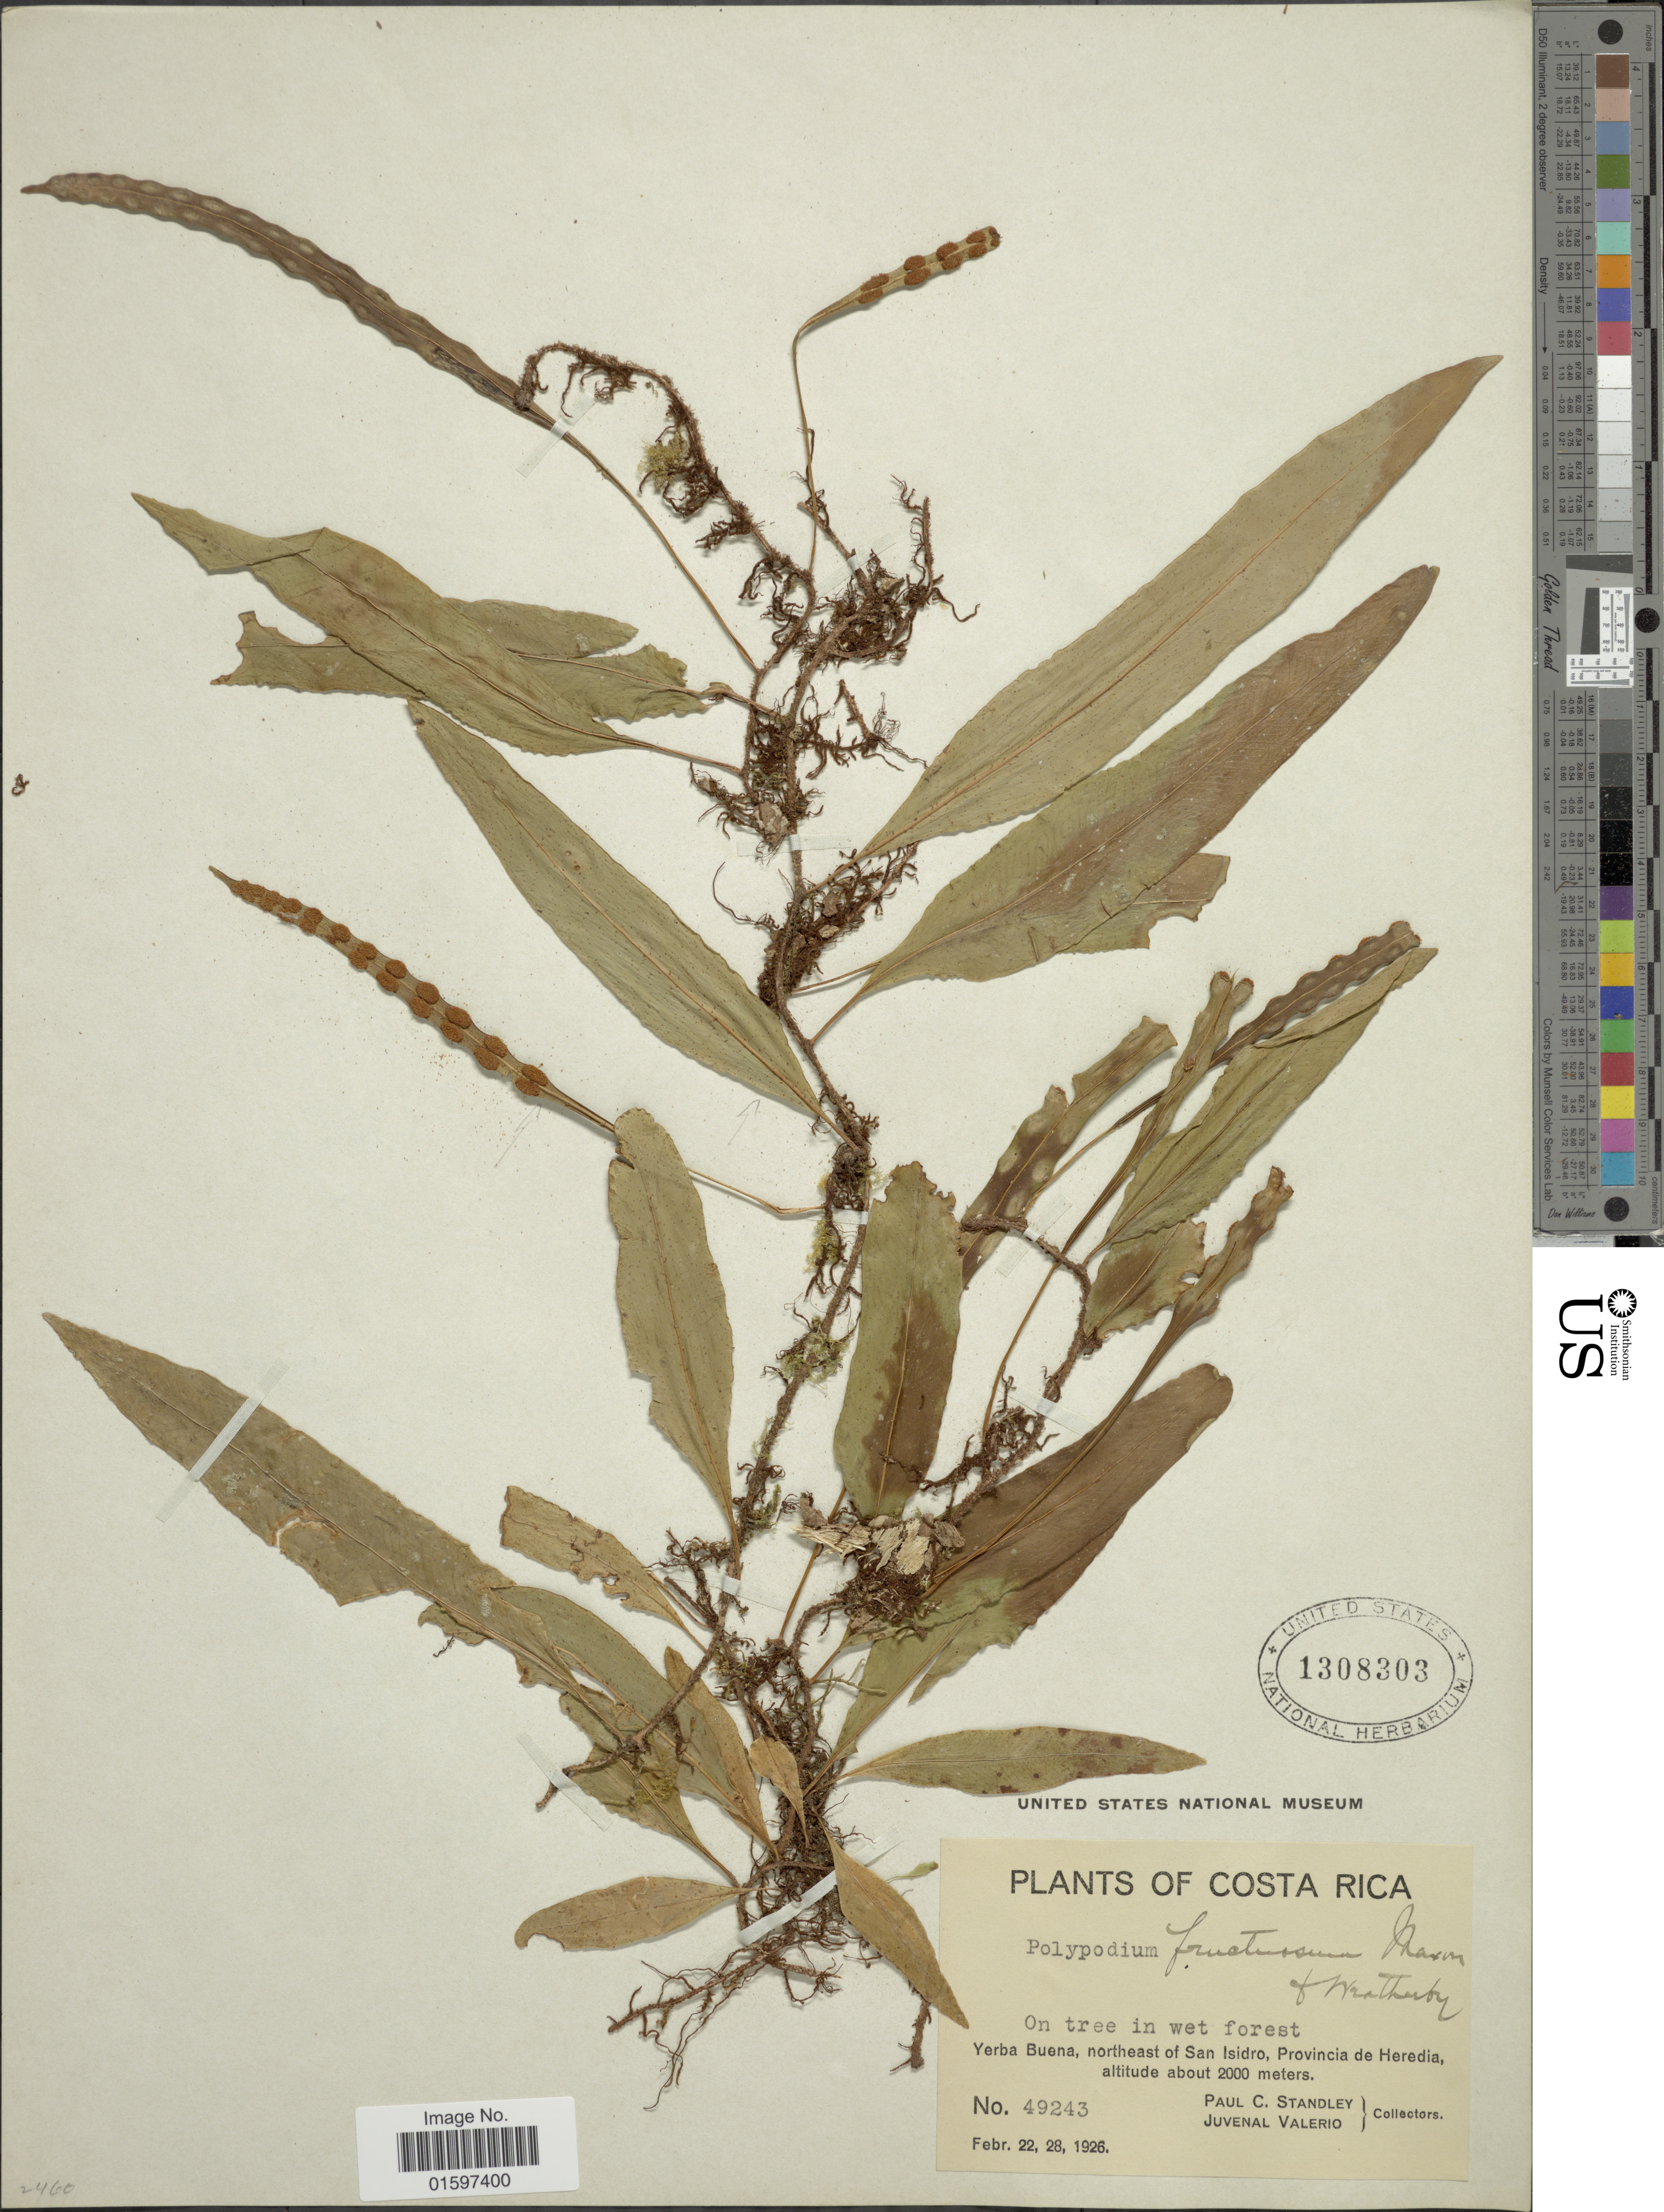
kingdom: Plantae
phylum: Tracheophyta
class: Polypodiopsida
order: Polypodiales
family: Polypodiaceae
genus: Pleopeltis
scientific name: Pleopeltis fructuosa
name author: (Maxon & Weath.) Lellinger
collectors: P. C. Standley & J. Valerio R.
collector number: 49243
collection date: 1926-02-22/1926-02-28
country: Costa Rica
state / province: Heredia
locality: Costa Rica, Yerba Buena, northeast of San Isidro, Provincia de Heredia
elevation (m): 2000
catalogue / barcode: US 1308303